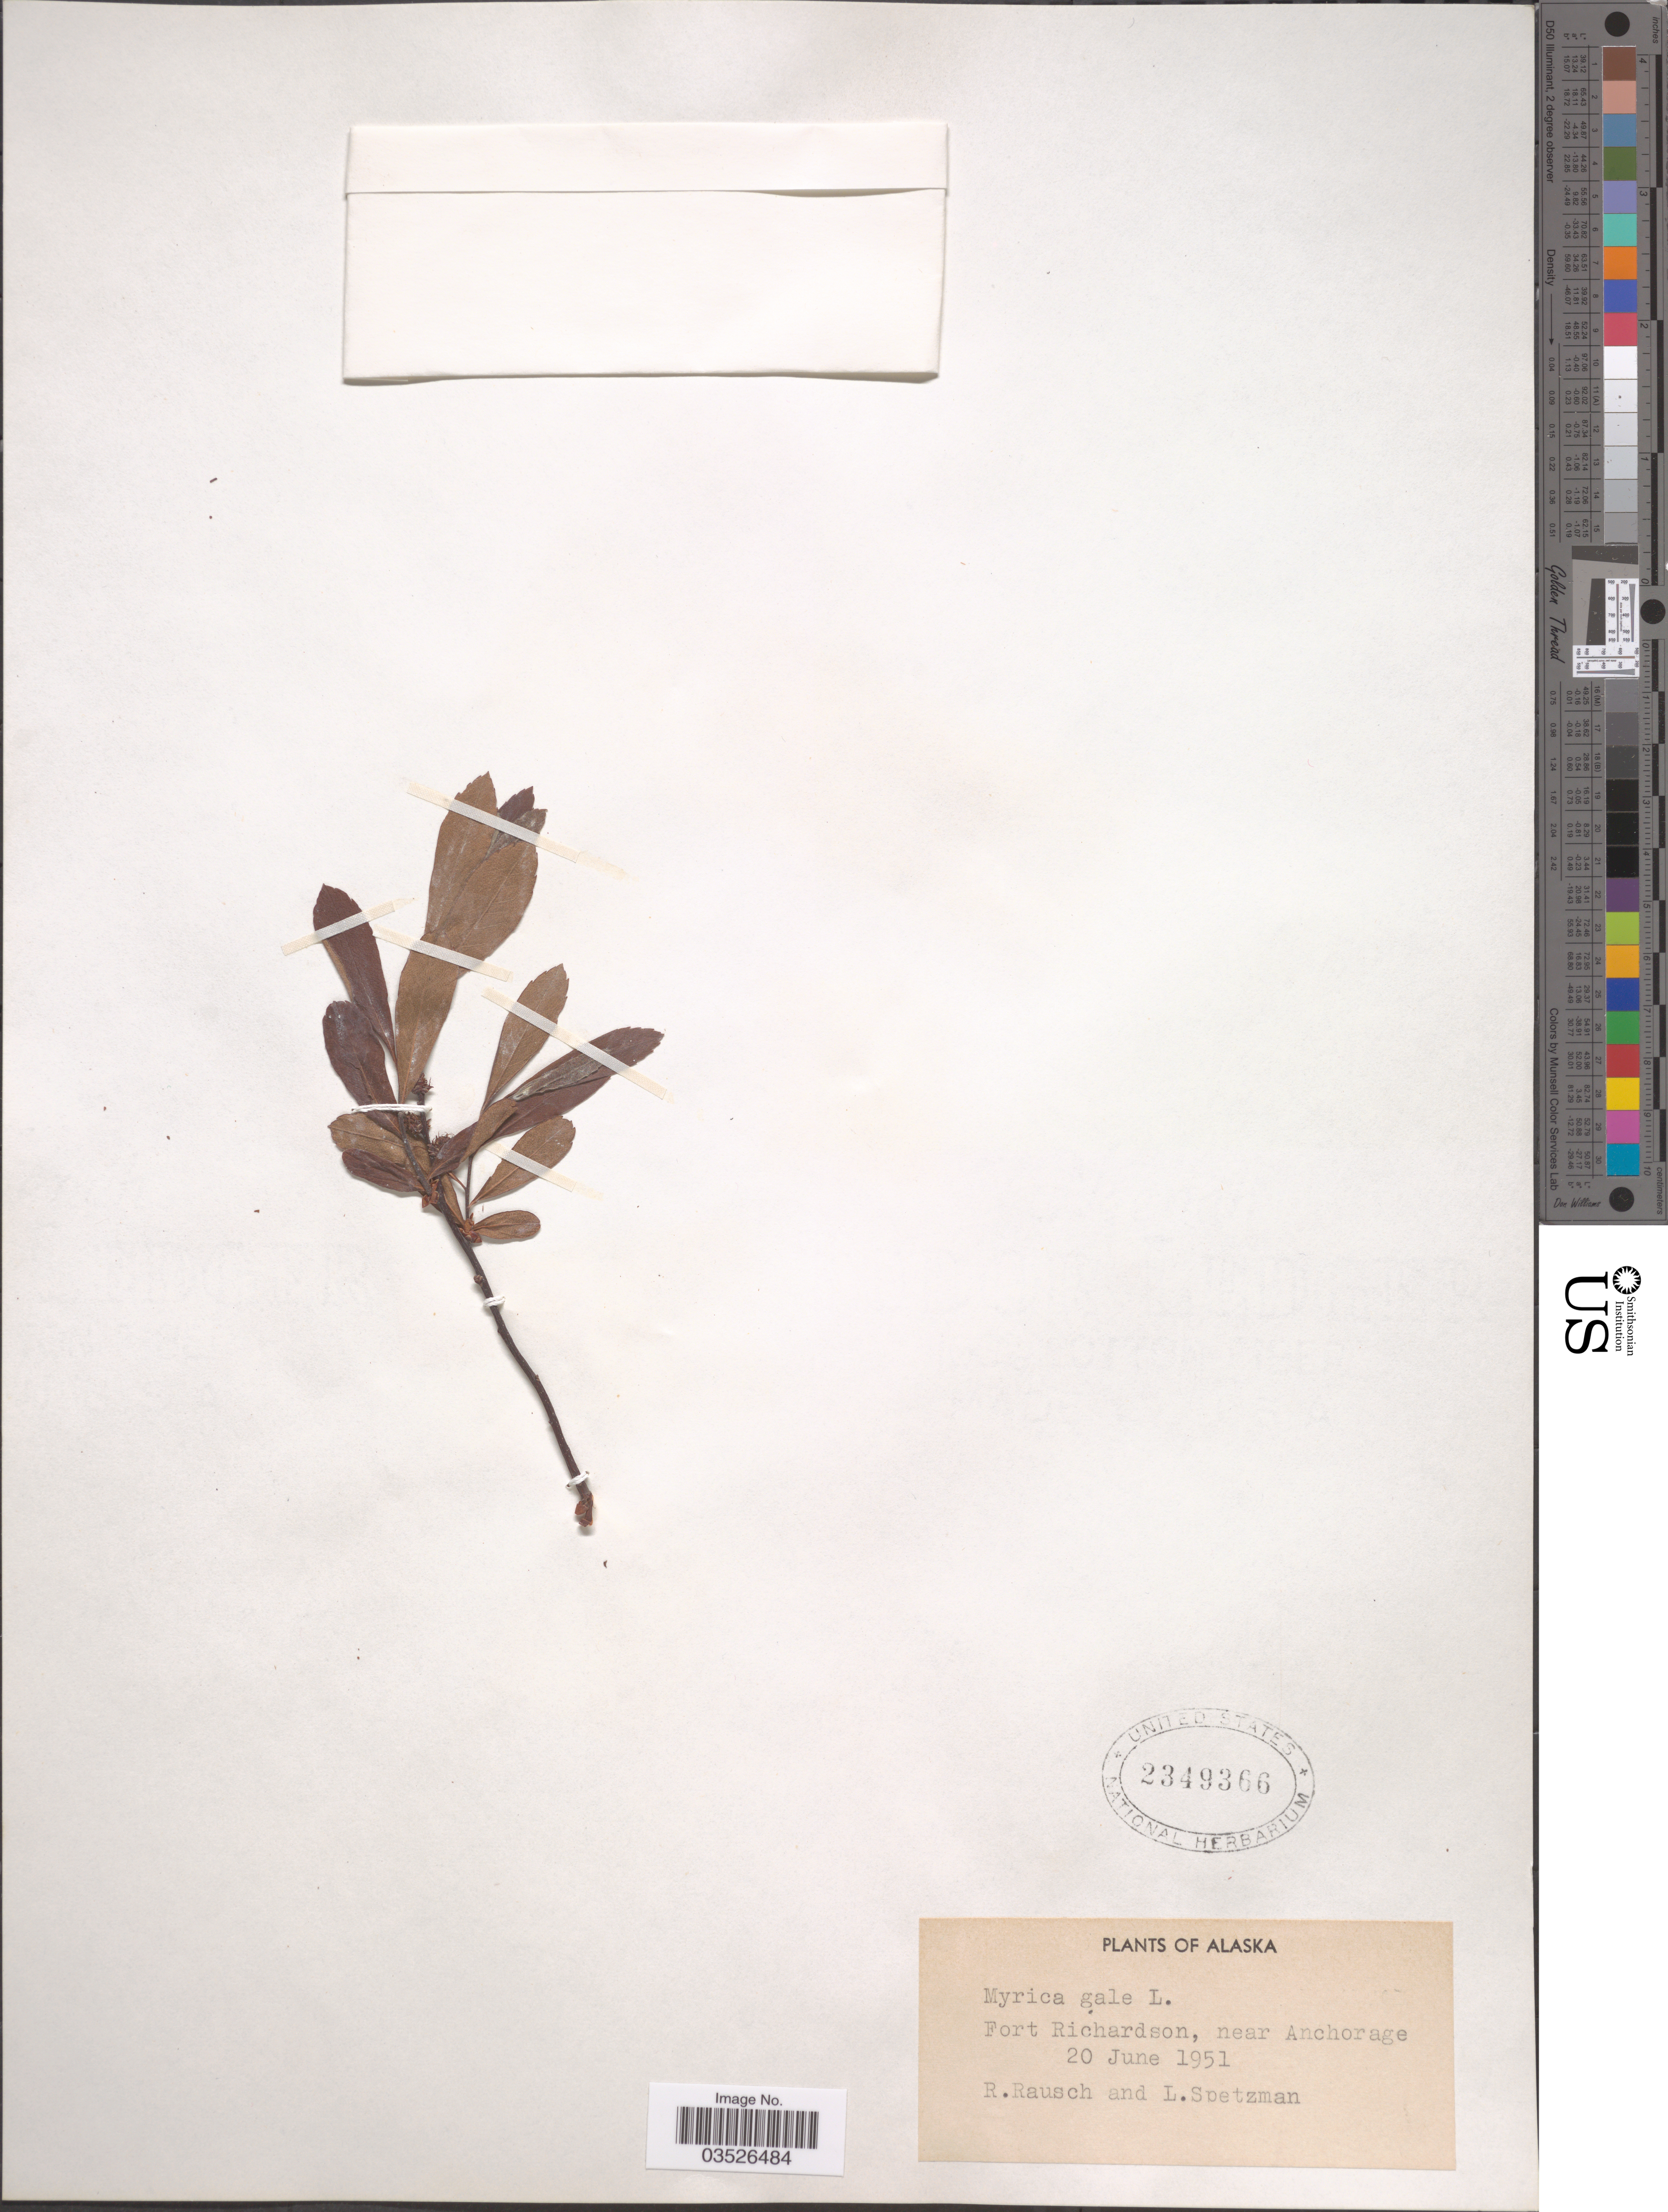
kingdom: Plantae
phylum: Tracheophyta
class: Magnoliopsida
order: Fagales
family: Myricaceae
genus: Myrica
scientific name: Myrica gale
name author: L.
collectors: R. Rausch & L. Spetzman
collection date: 1951-06-20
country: United States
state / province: Alaska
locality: Fort Richardson, near Anchorage.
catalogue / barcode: US 2349366